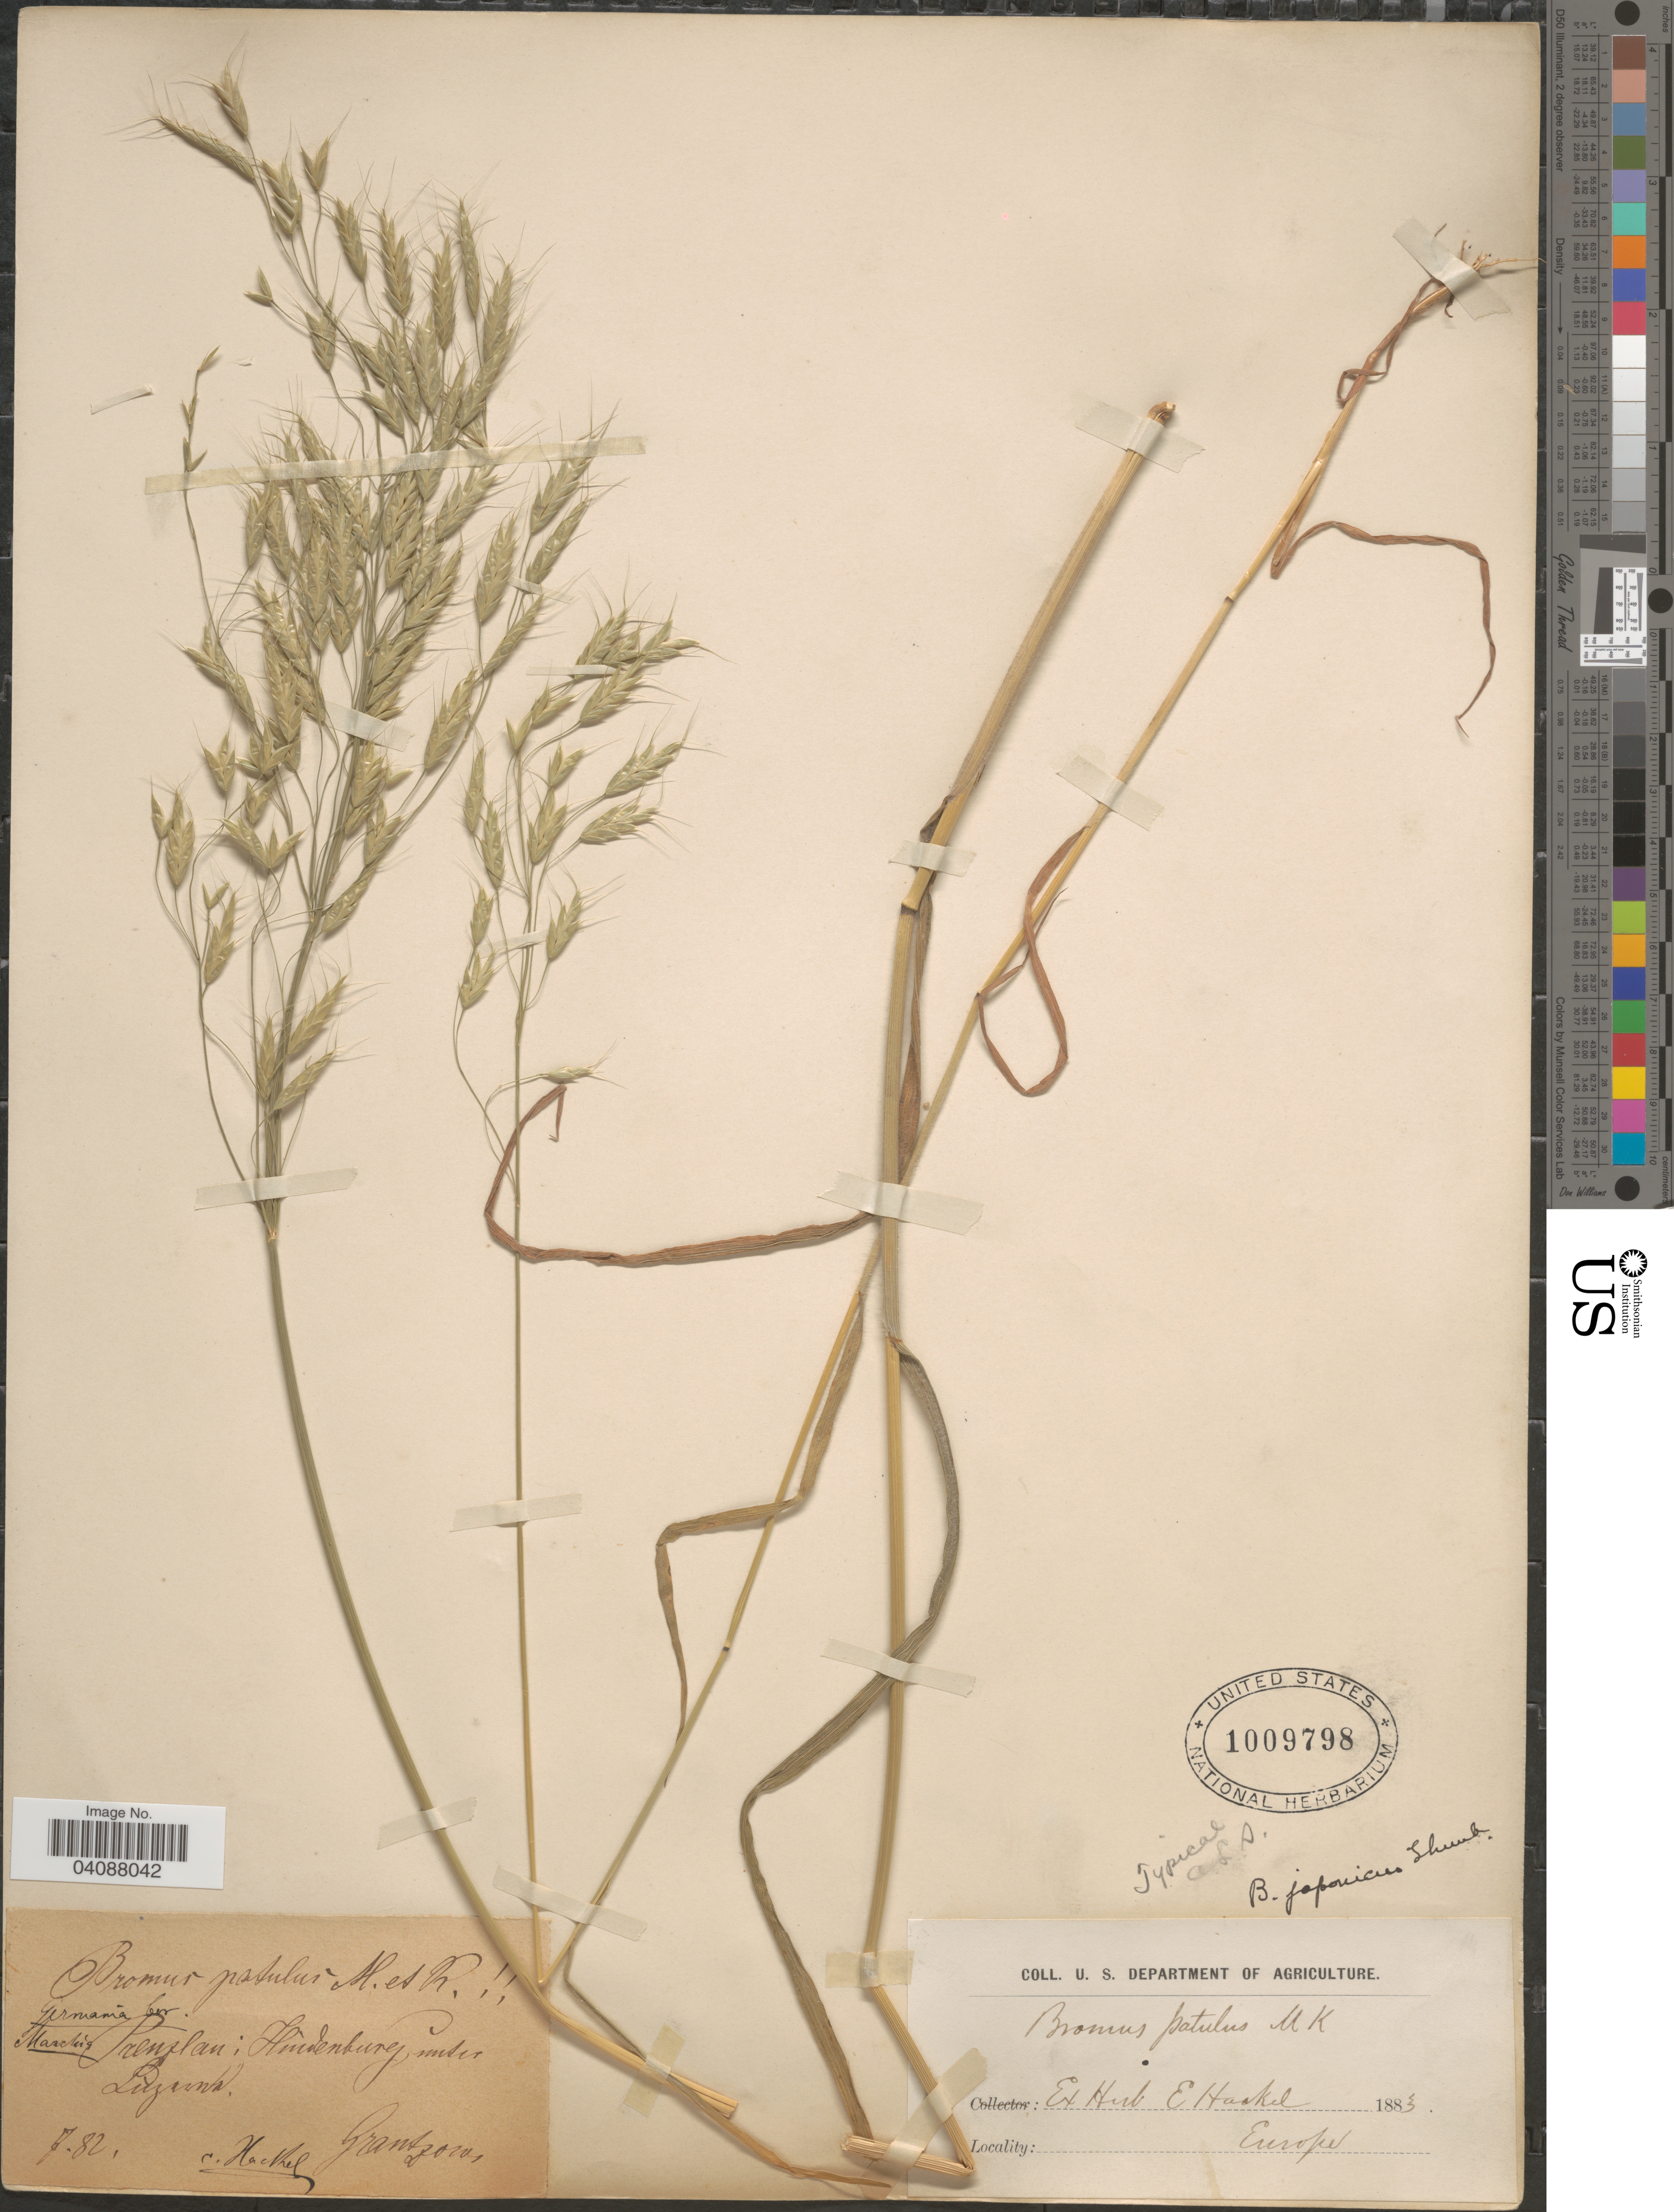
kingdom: Plantae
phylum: Tracheophyta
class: Liliopsida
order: Poales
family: Poaceae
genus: Bromus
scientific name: Bromus japonicus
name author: Houtt.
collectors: Grantzow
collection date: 1882-07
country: Germany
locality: Germania bor. Marchis. Prenzlau; Hindenburg, unter Luzerntal.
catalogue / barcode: US 1009798